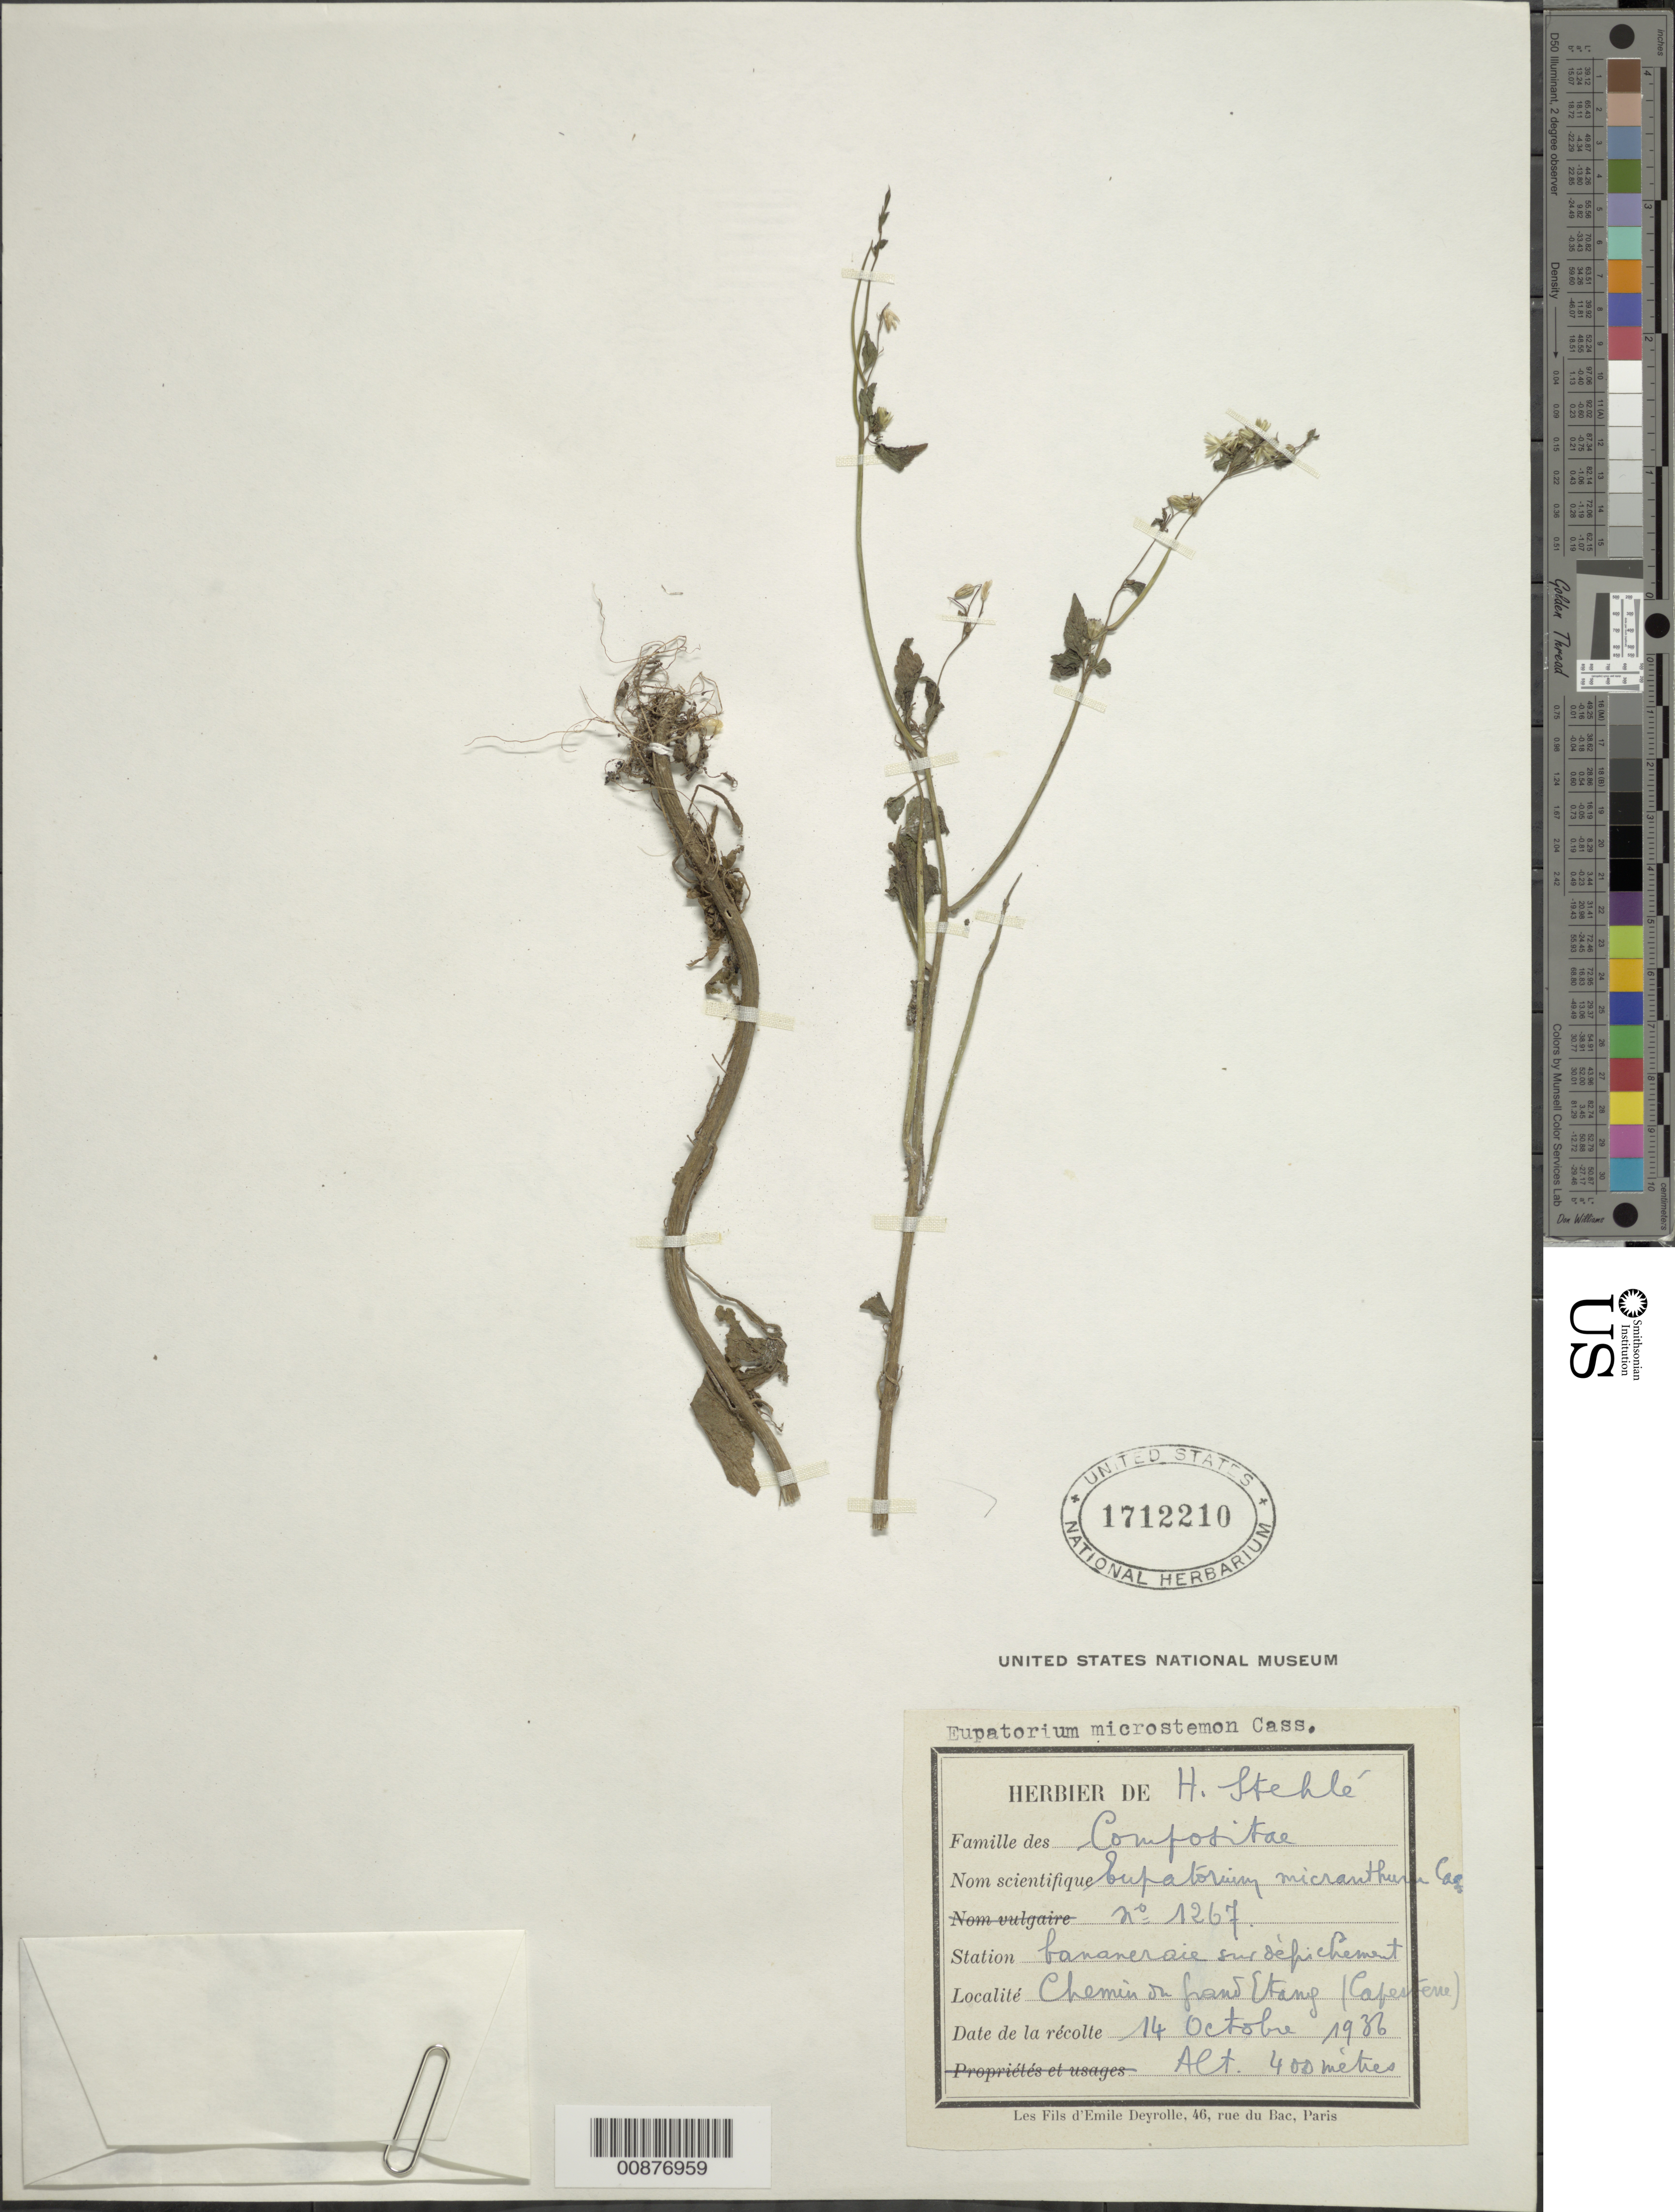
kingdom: Plantae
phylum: Tracheophyta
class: Magnoliopsida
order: Asterales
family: Asteraceae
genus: Fleischmannia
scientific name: Fleischmannia microstemon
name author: (Cass.) R.M. King & H. Rob.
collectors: H. Stehlé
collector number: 1267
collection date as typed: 14 Oct 1936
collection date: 1936-10-14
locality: Chemin on Grand Etang (Caferterre)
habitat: Bananeraie sur dèfi chément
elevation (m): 400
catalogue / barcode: US 1712210